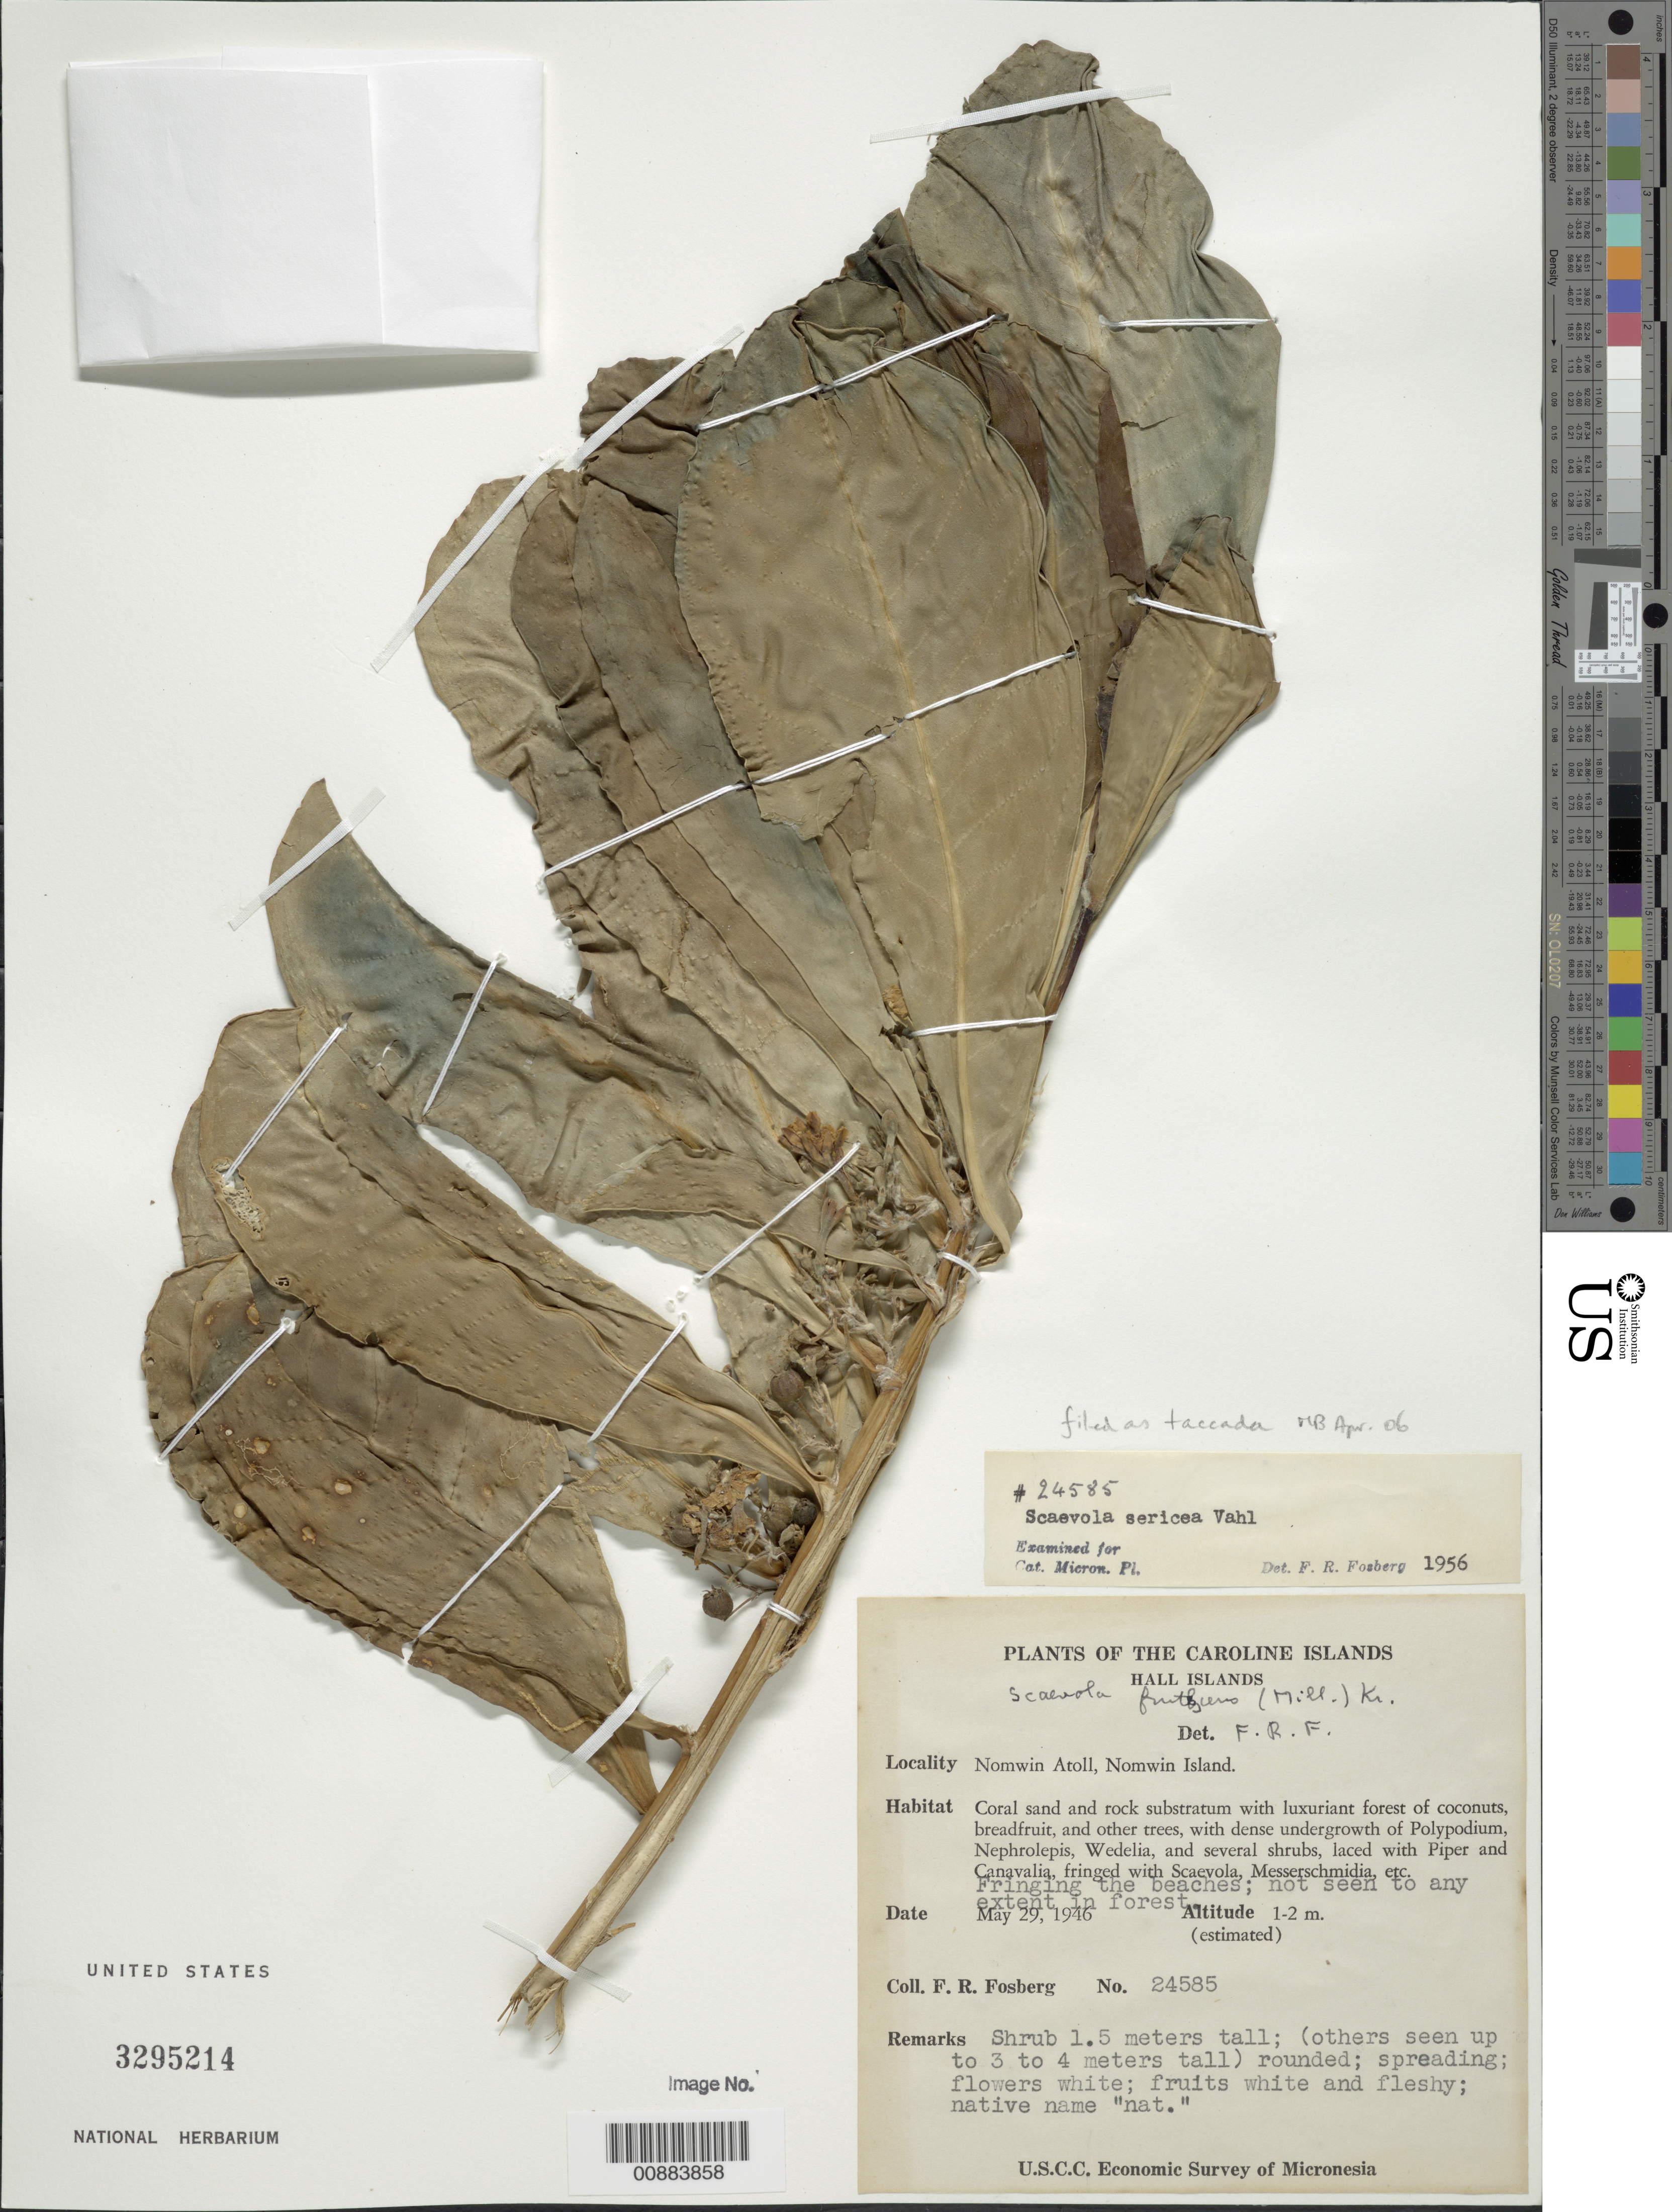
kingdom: Plantae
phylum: Tracheophyta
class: Magnoliopsida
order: Asterales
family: Goodeniaceae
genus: Scaevola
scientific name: Scaevola taccada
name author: (Gaertn.) Roxb.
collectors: F. R. Fosberg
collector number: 24585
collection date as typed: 29 May 1946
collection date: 1946-05-29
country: Micronesia, Federated States of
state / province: Truk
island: Nomwin Atoll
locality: Nomwin Atoll, Nomwin Islet. Hall Is.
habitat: Coral sand and rock substratum with luxuriant forest of coconuts, breadfruit and other trees, with dense undergrowth of Polypodium, Nephrolepis, Wedelia and several shrubs, laced with Piper and Canavalia, fringed with Scaevola, Messerschmidia, etc. Fringing the beaches…..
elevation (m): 1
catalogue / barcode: US 3295214